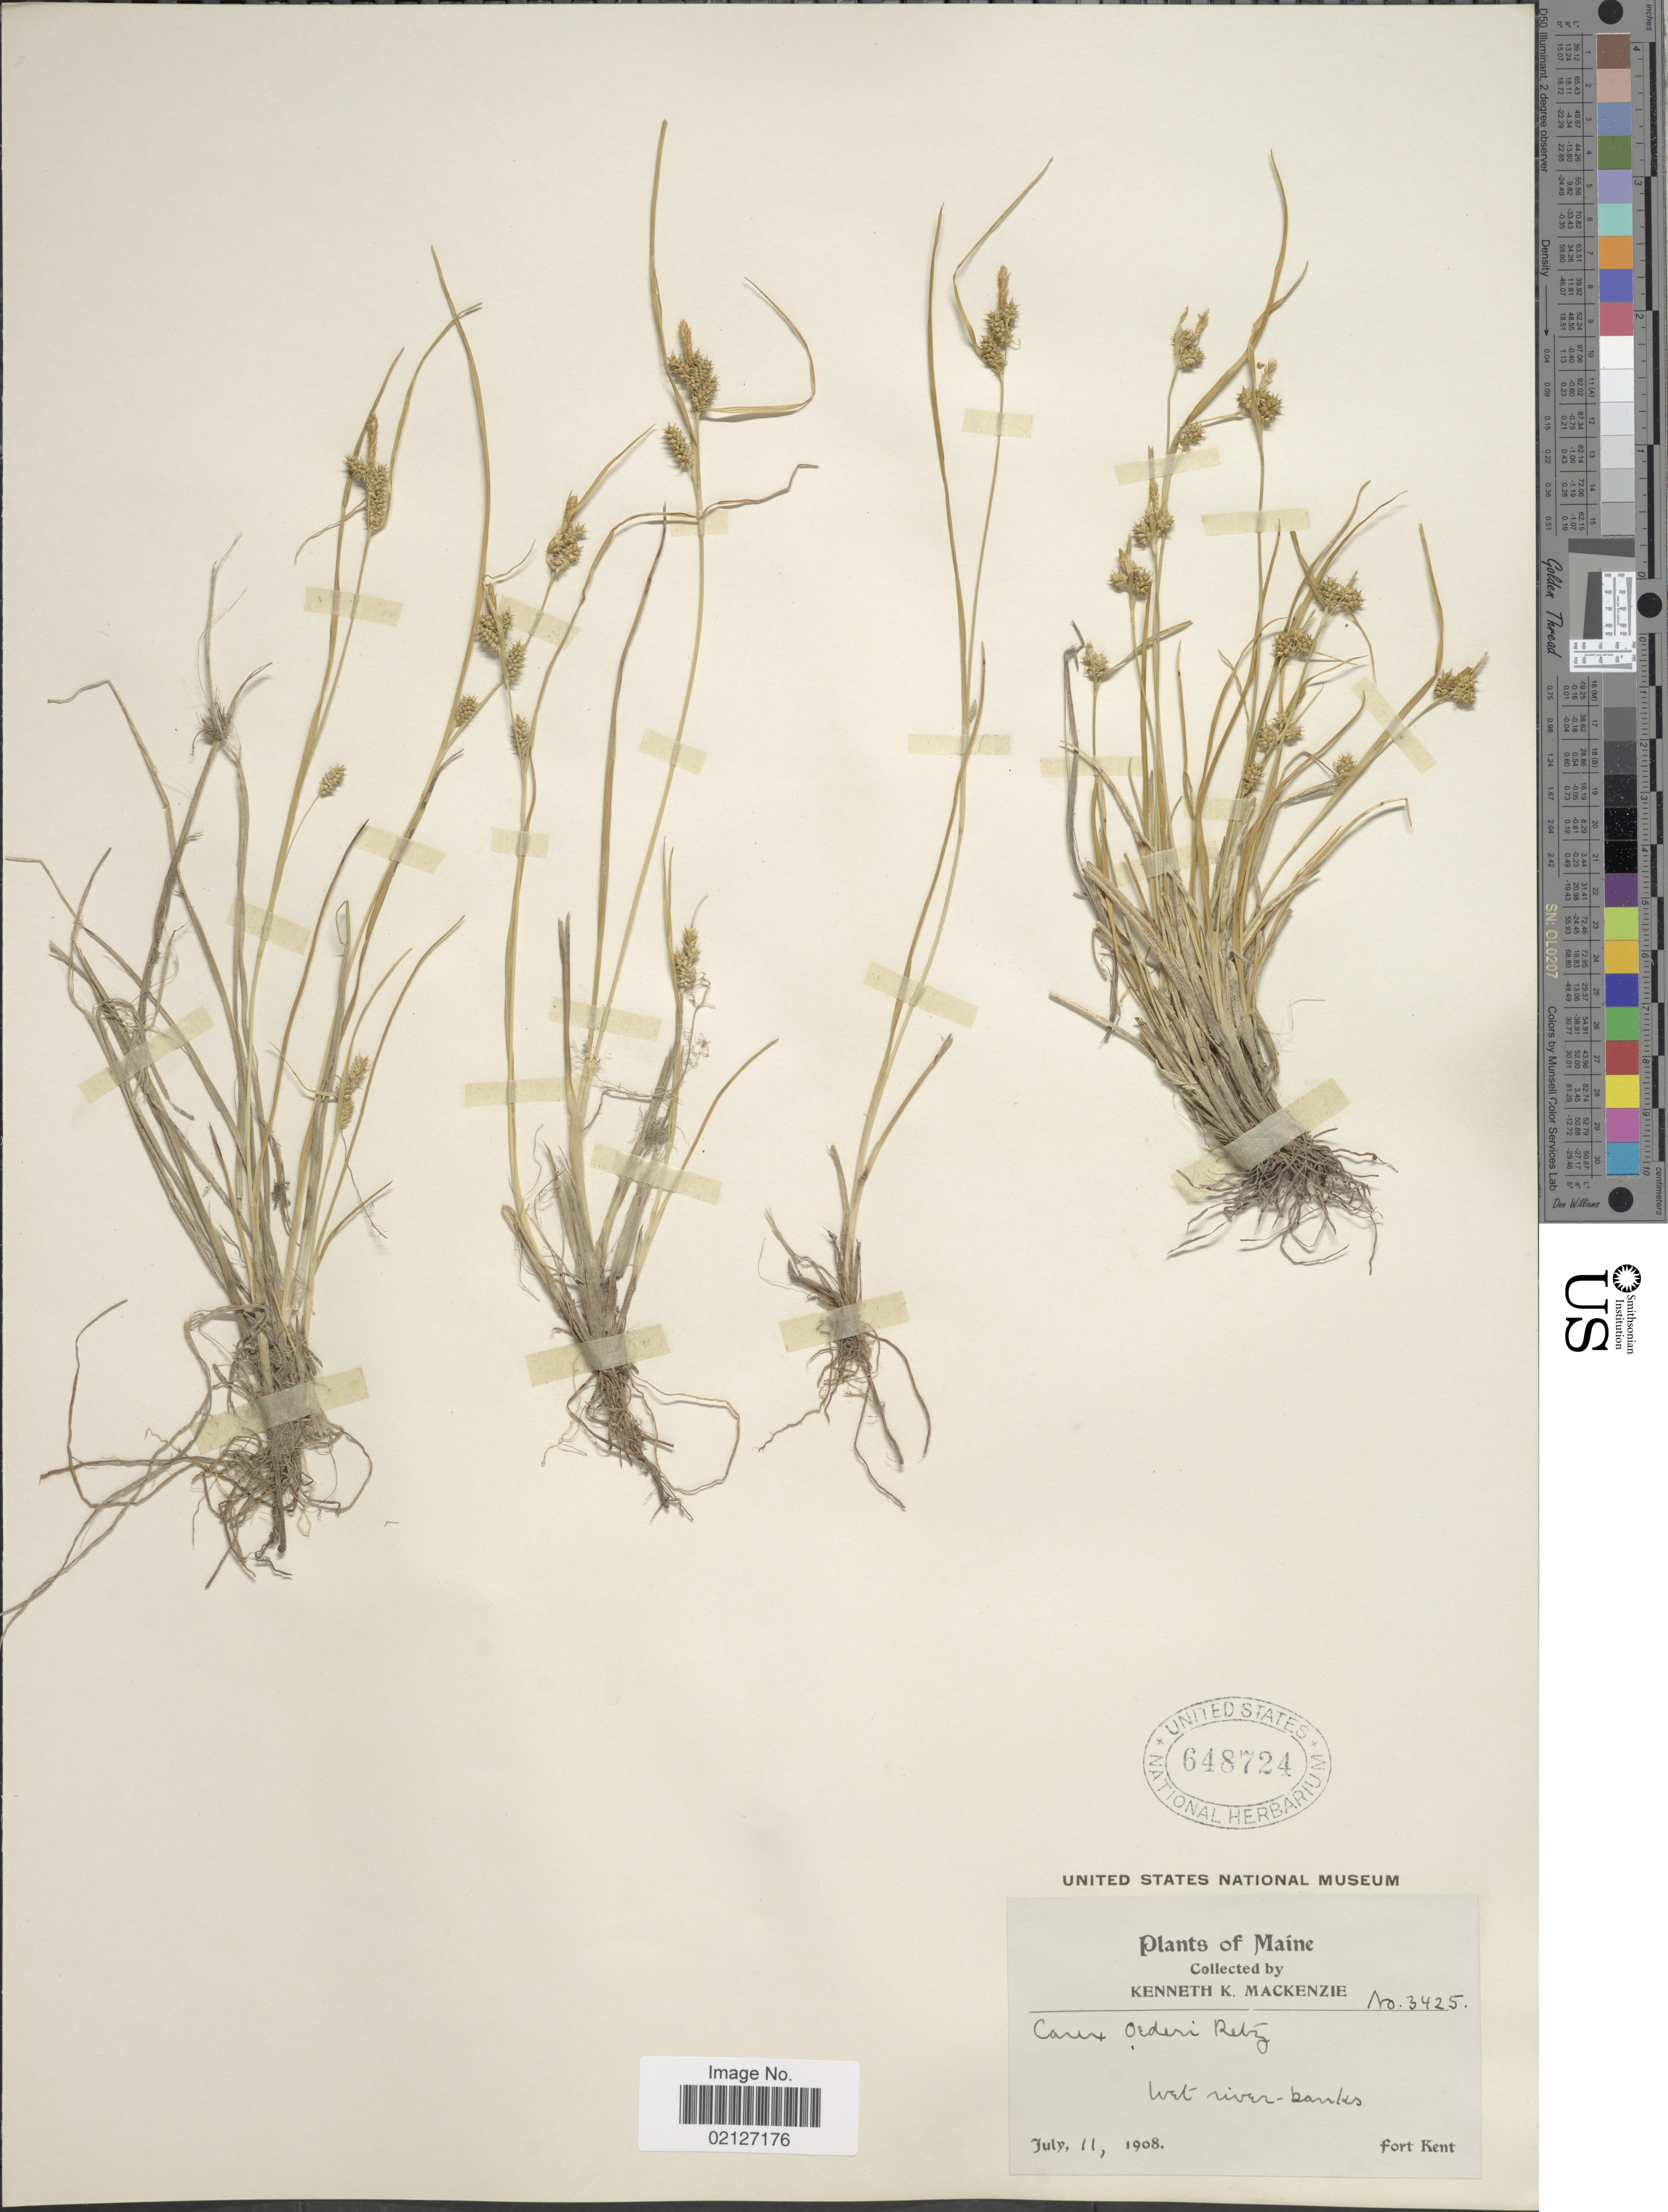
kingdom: Plantae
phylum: Tracheophyta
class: Liliopsida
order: Poales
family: Cyperaceae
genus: Carex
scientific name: Carex oederi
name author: Retz.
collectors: K. K. Mackenzie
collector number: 3425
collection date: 1908-07-11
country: United States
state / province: Maine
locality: Wet river-banks, fort Kent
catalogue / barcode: US 648724